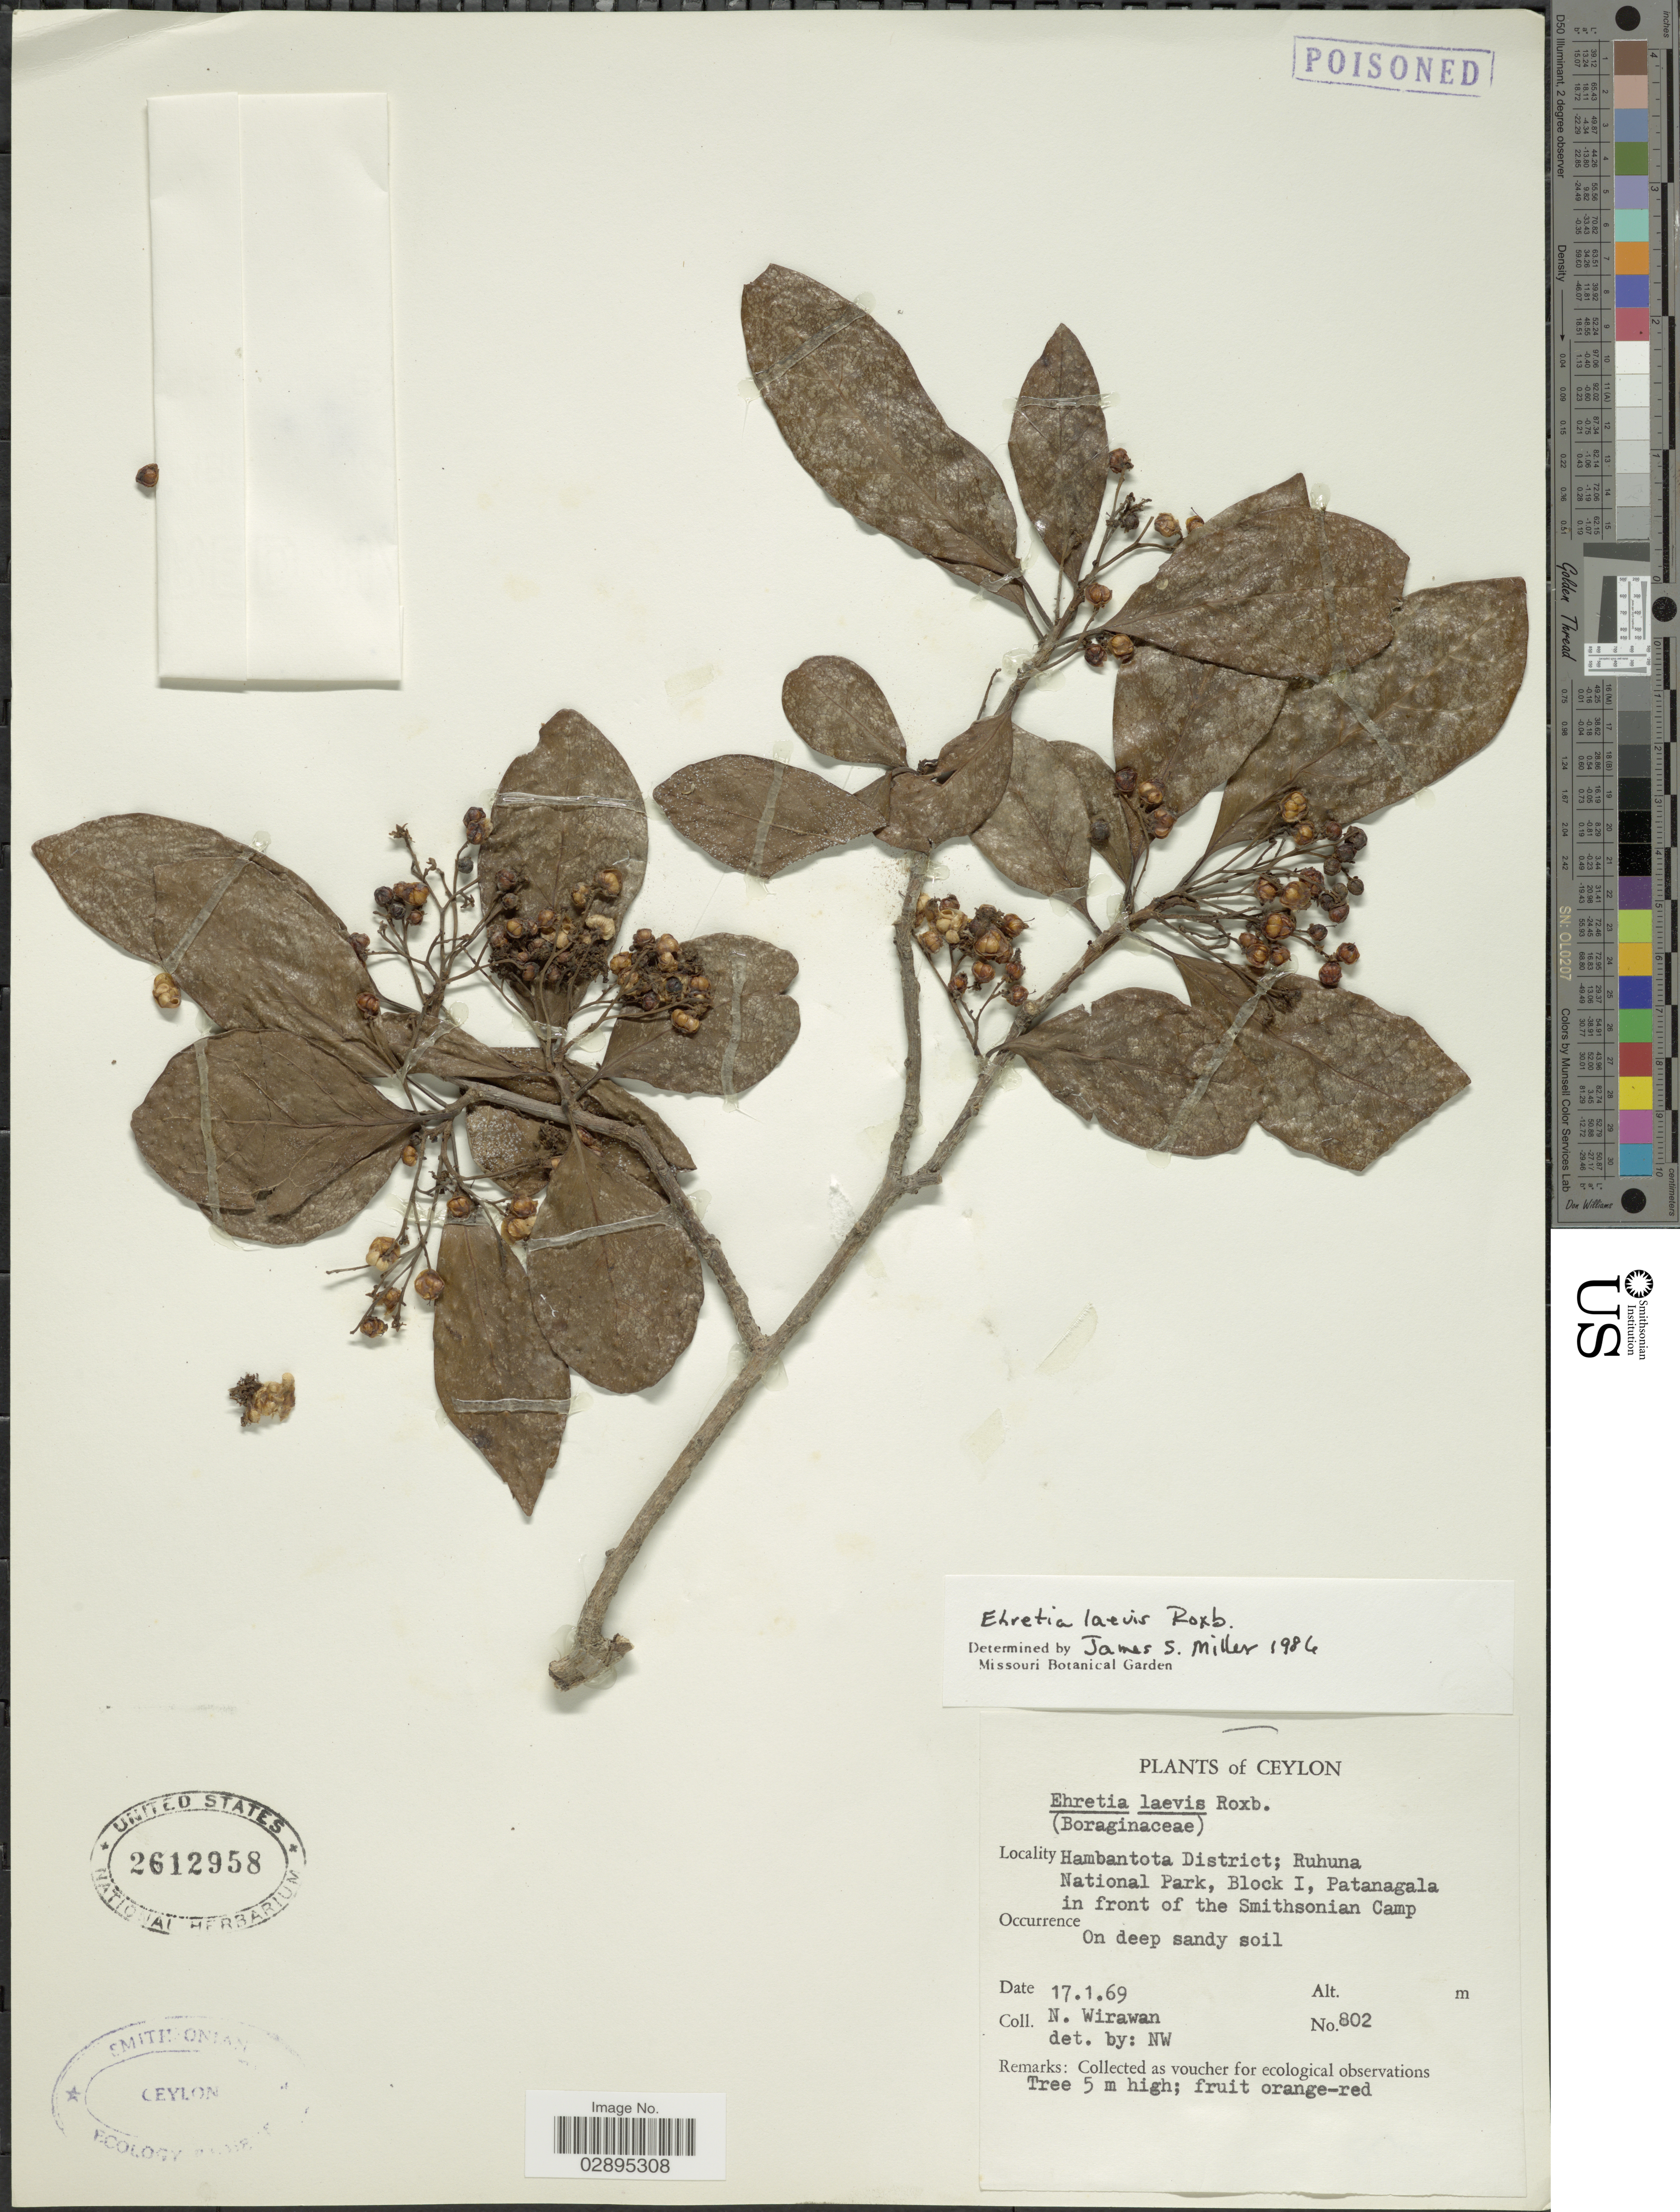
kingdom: Plantae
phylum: Tracheophyta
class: Magnoliopsida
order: Boraginales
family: Ehretiaceae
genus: Ehretia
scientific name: Ehretia laevis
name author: Roxb.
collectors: N. Wirawan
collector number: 802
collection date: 1969-01-17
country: Sri Lanka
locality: Ceylon. Hambantota District; Ruhuna National Park, Block I, Patanagala in front of the Smithsonian Camp.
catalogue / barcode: US 2612958